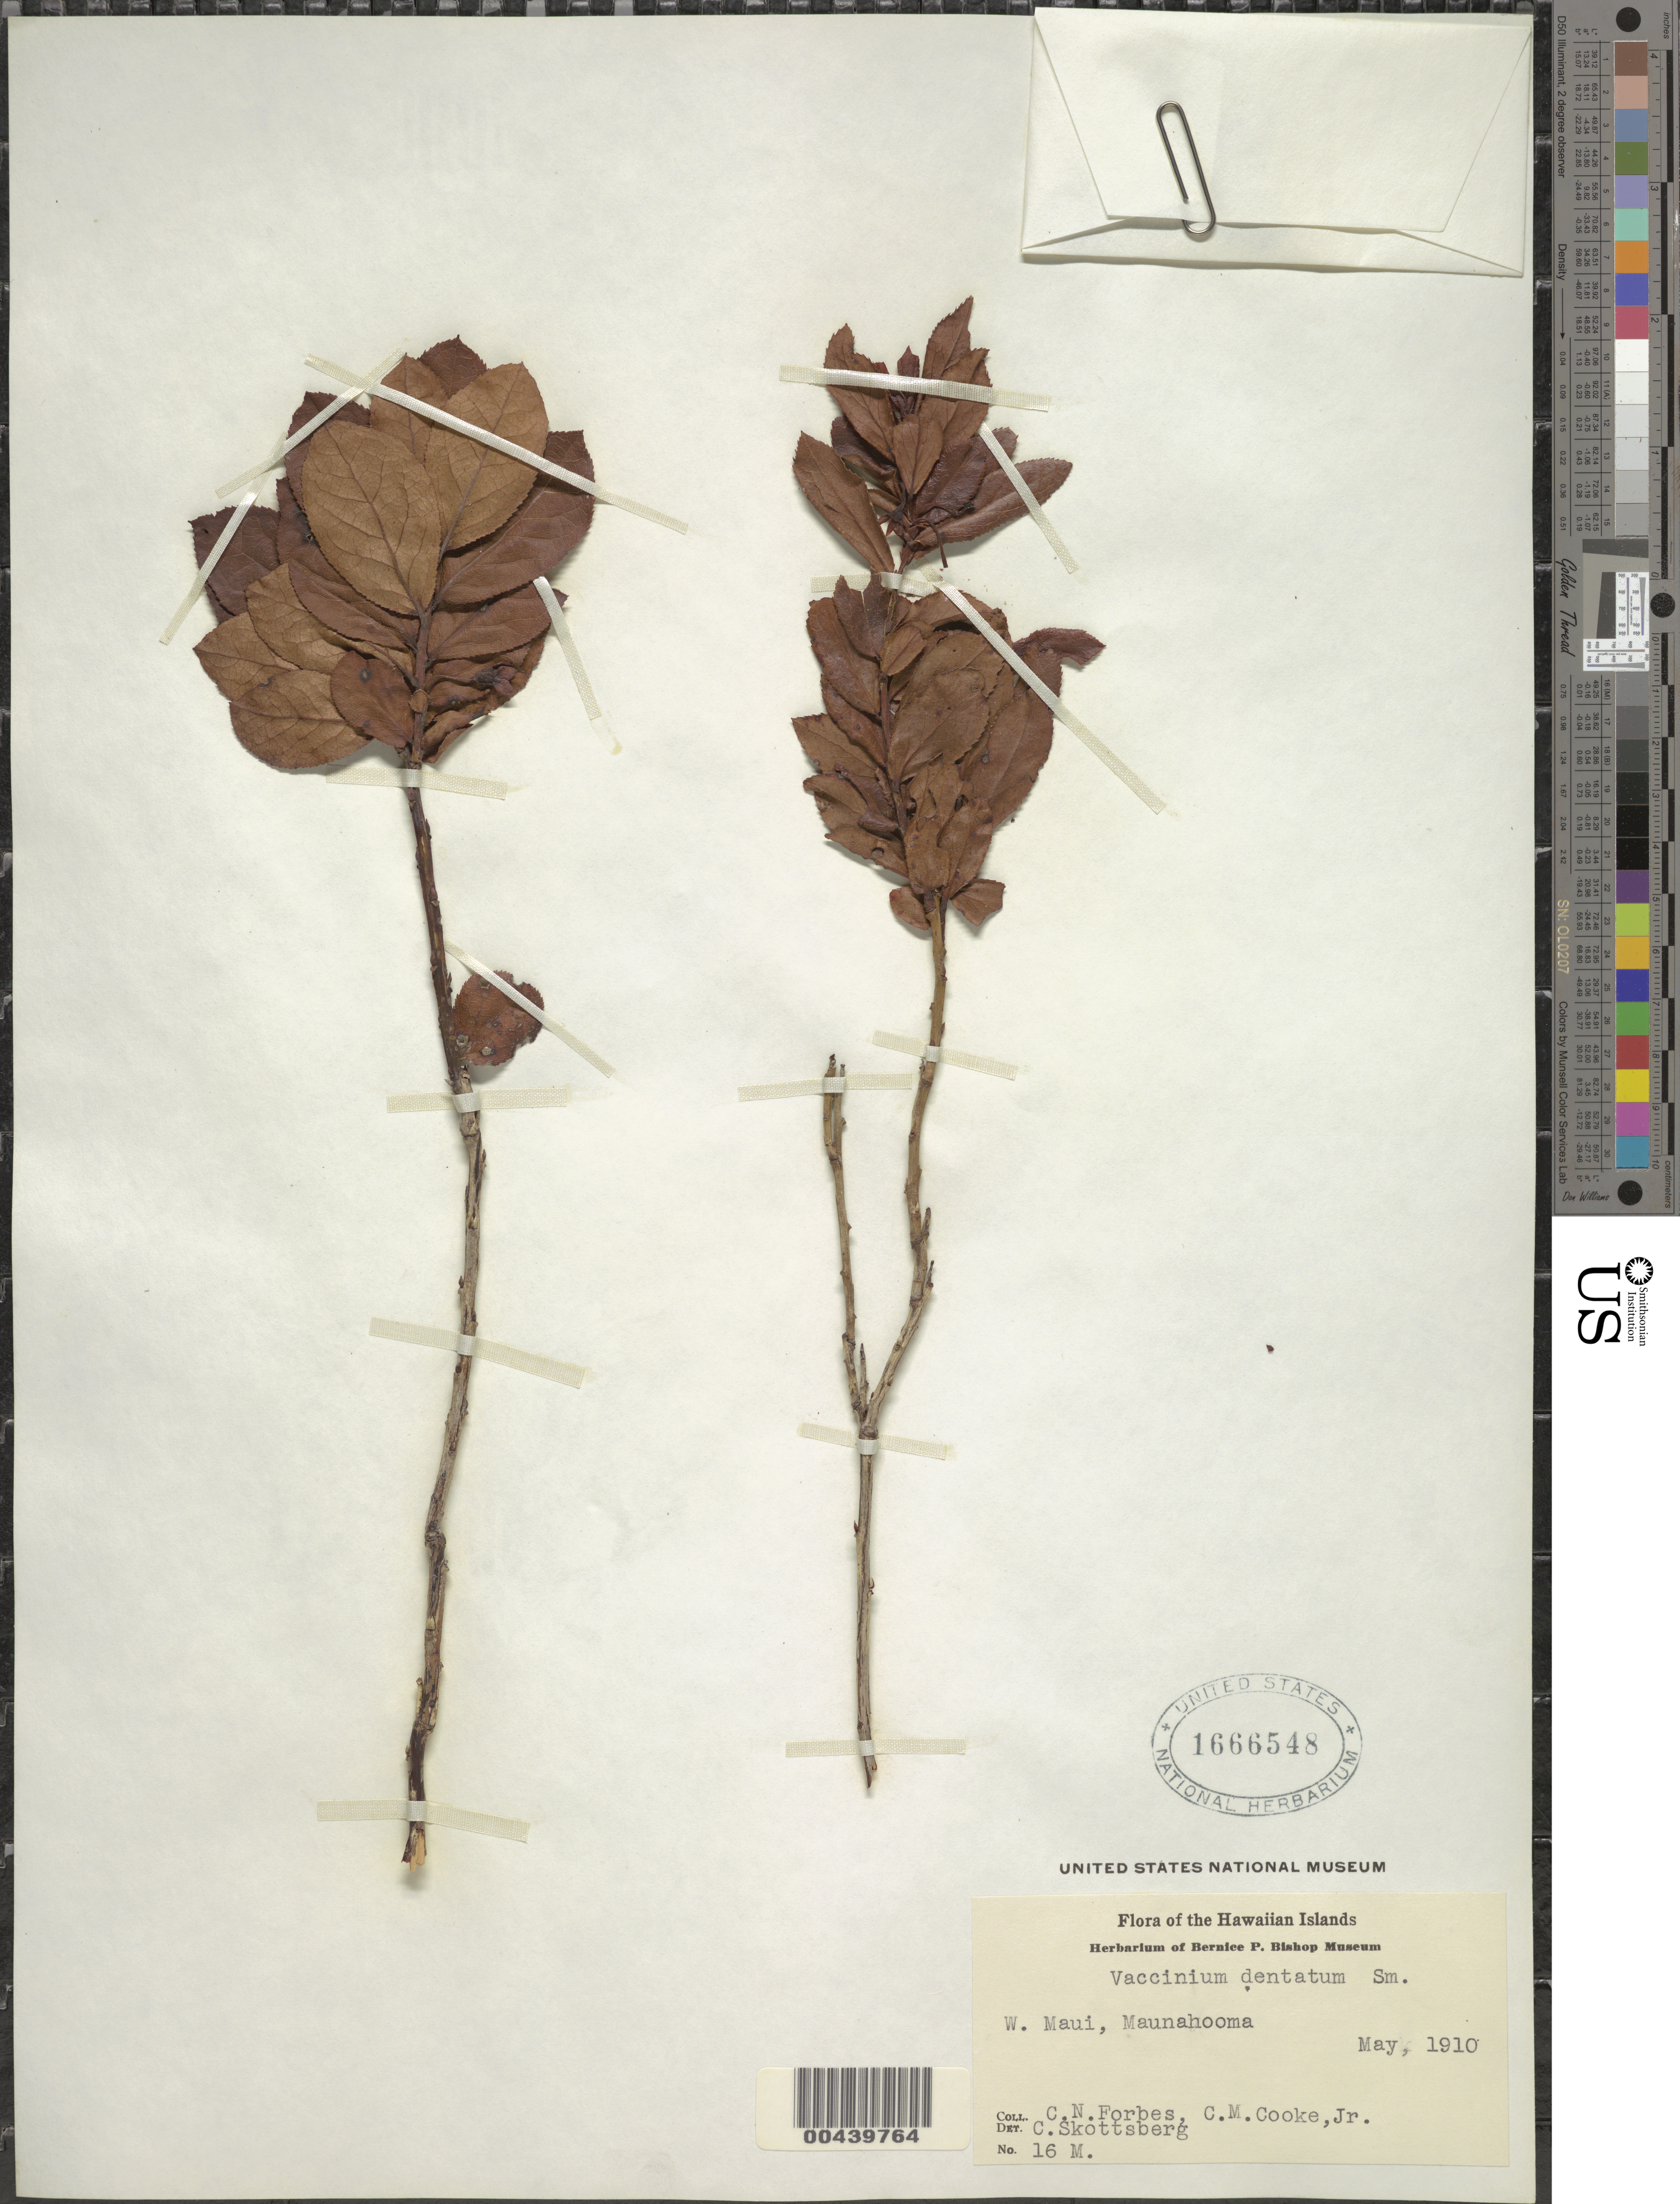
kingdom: Plantae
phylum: Tracheophyta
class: Magnoliopsida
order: Ericales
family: Ericaceae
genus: Vaccinium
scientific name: Vaccinium dentatum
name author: Sm.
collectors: C. N. Forbes & C. M. Cooke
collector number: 16.M.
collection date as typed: May 1910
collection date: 1910-05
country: United States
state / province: Hawaii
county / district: Maui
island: Maui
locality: W Maui, Maunahooma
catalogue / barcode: US 1666548